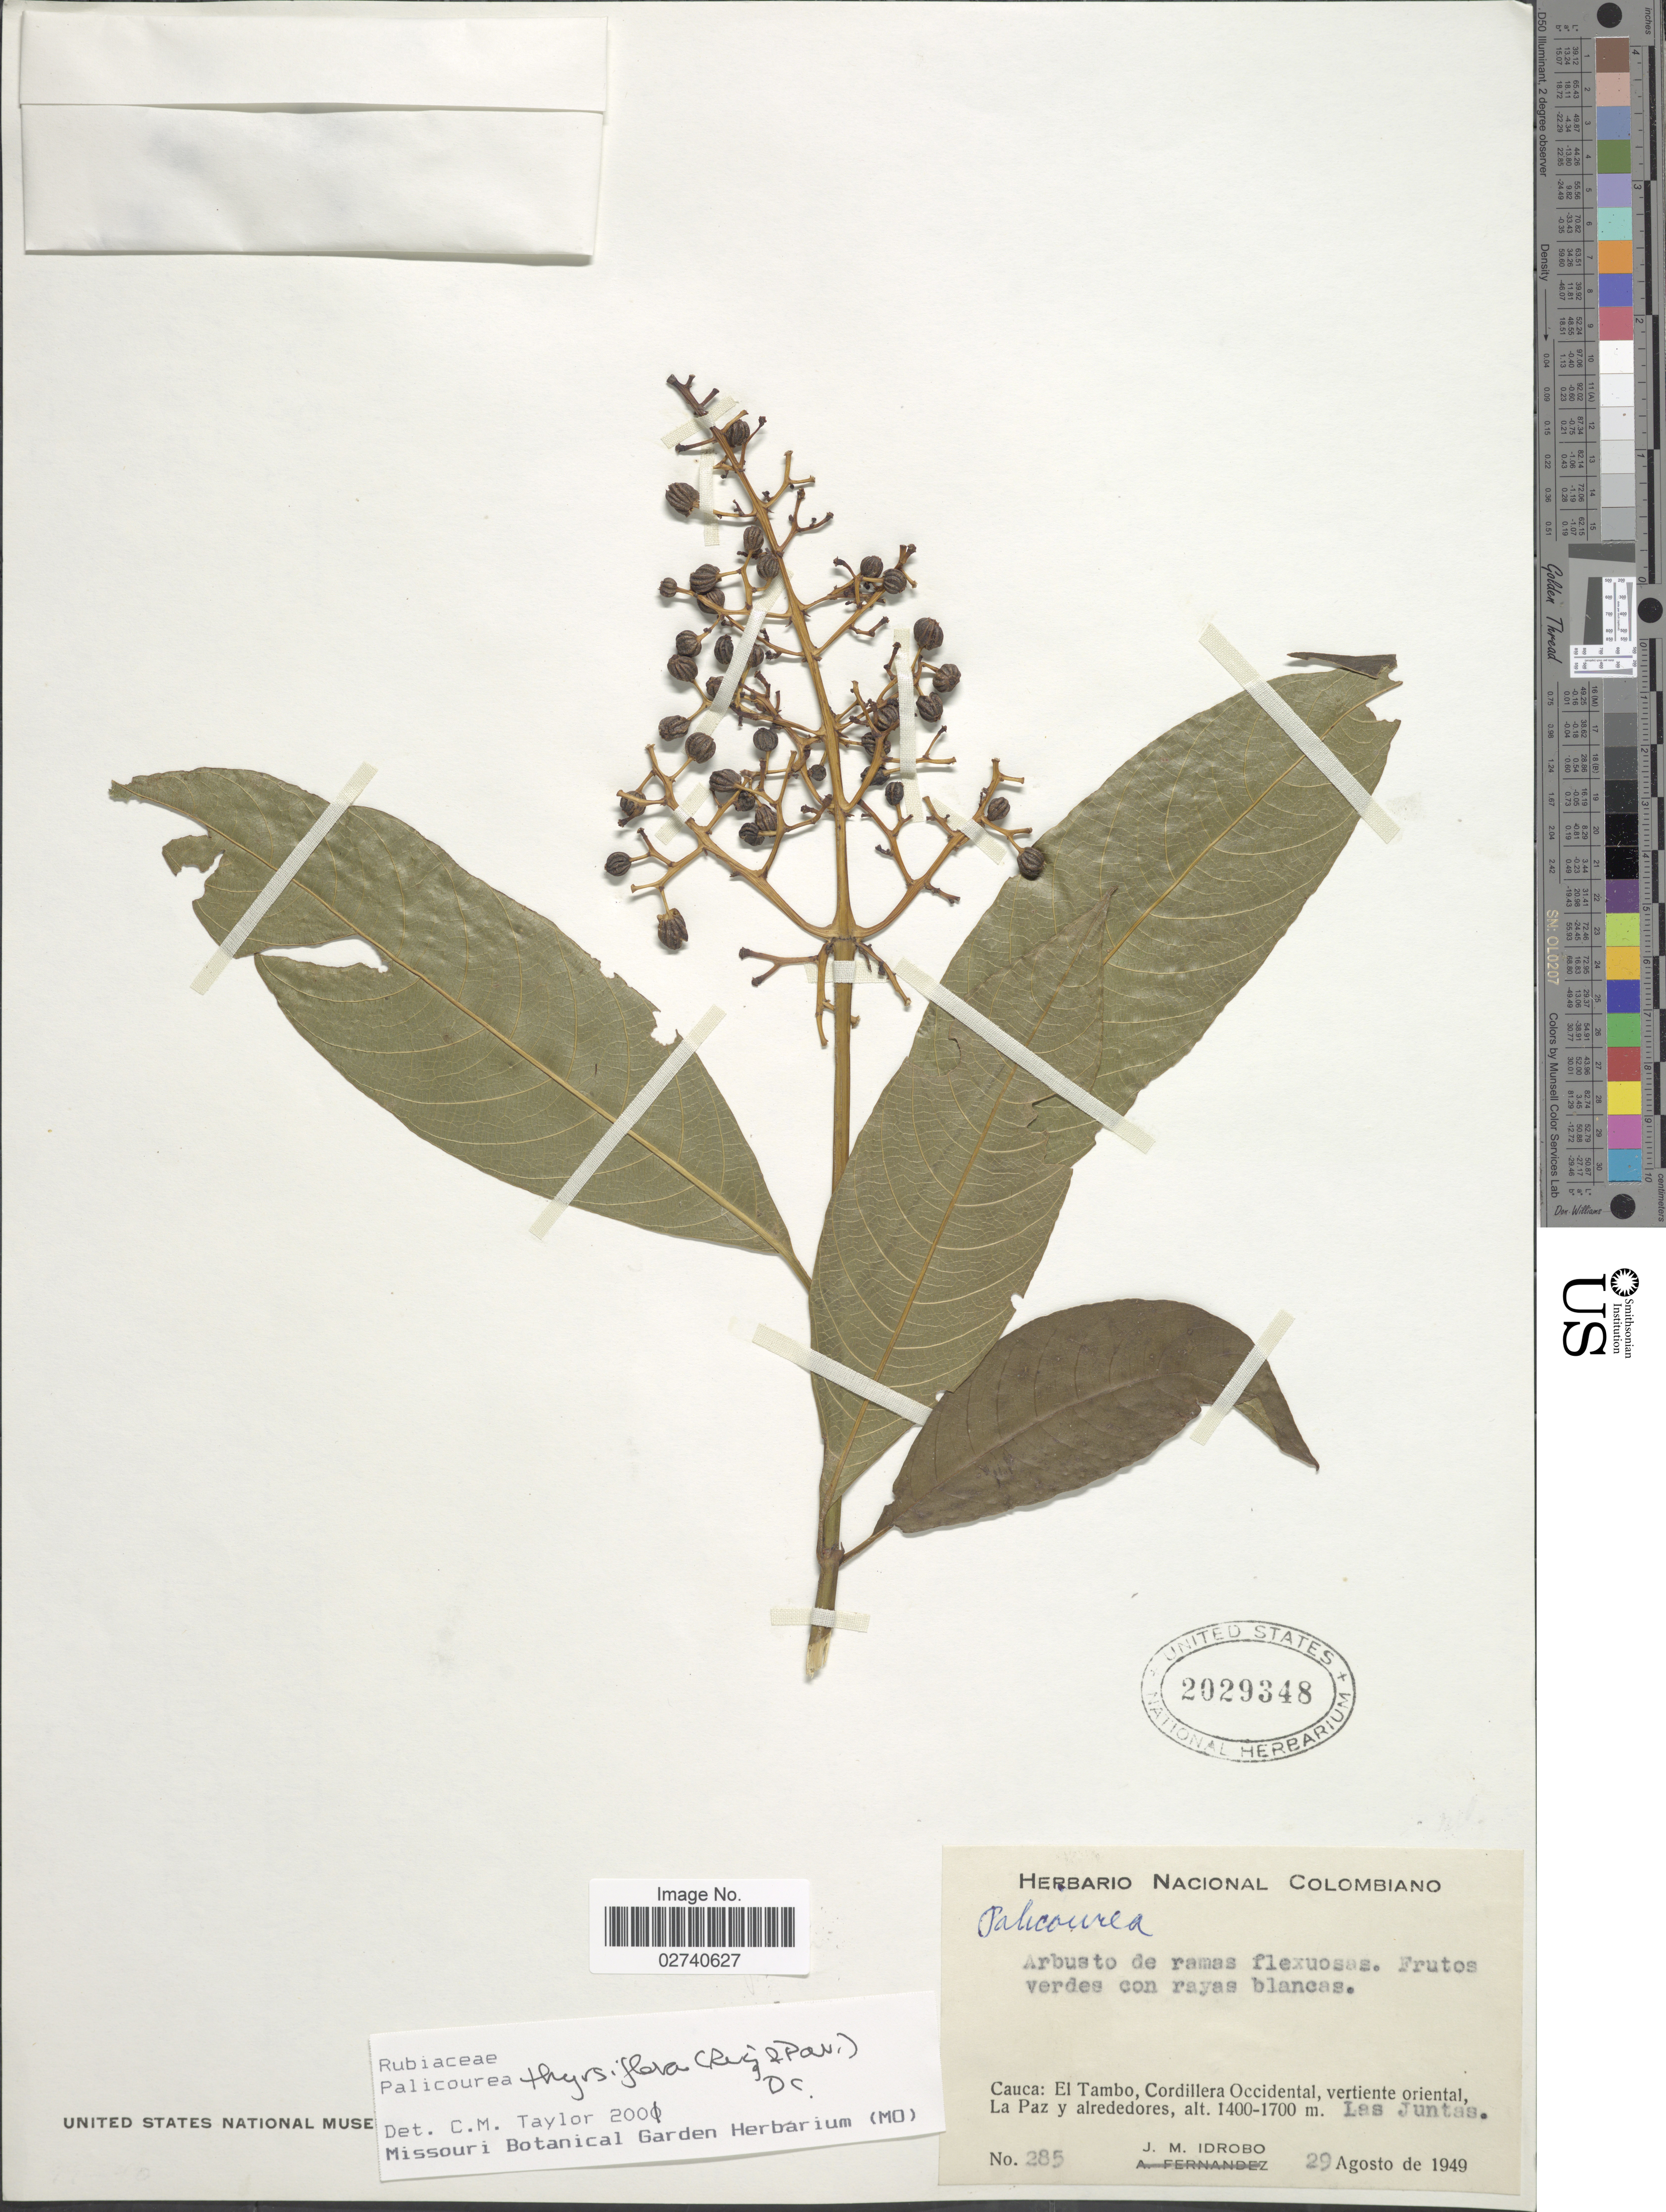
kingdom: Plantae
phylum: Tracheophyta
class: Magnoliopsida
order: Gentianales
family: Rubiaceae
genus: Palicourea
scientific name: Palicourea thyrsiflora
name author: (Ruiz & Pav.) DC.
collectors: J. M. Idrobo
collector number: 285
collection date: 1949-08-29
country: Colombia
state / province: Cauca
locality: El Tambo, Cordillera Occidental, vertiente oriental, La Paz y alrededores. Las Juntas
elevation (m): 1400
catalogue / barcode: US 2029348